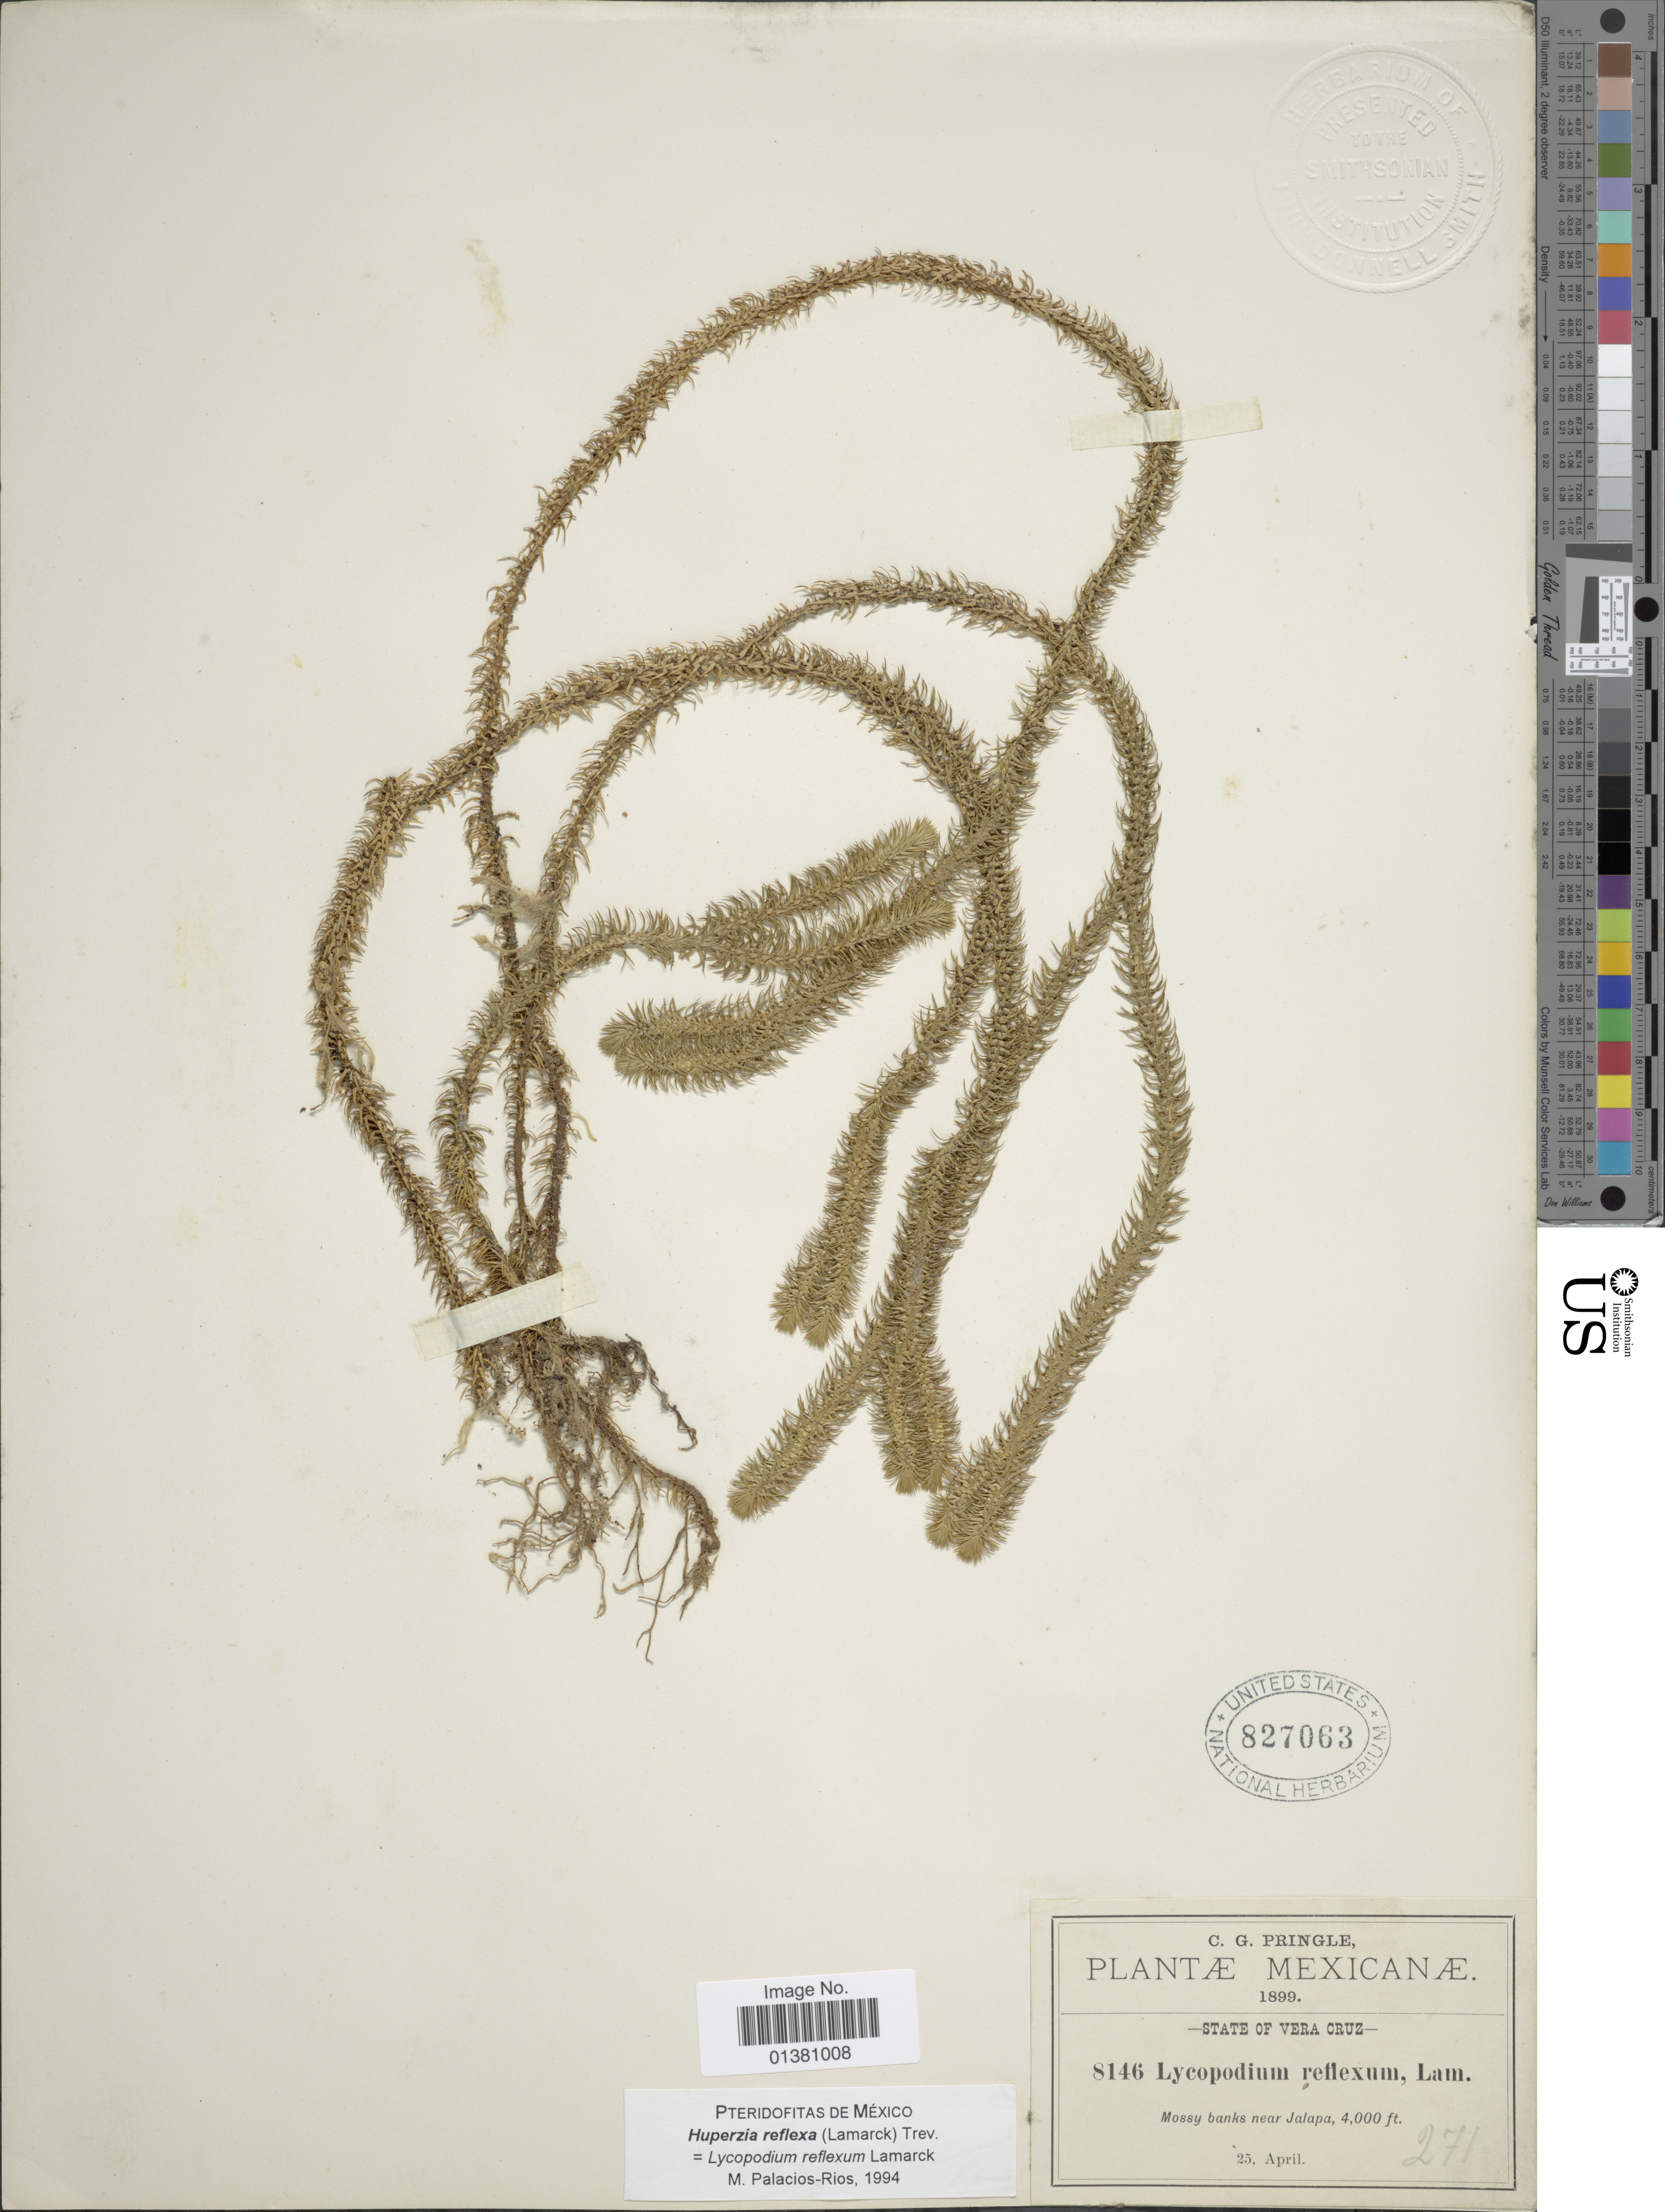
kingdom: Plantae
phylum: Tracheophyta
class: Lycopodiopsida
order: Lycopodiales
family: Lycopodiaceae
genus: Phlegmariurus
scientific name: Phlegmariurus reflexus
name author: (Lam.) B. Øllg.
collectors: C. G. Pringle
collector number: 8146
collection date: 1899-04-25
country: Mexico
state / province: Veracruz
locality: Stae of Vera Cruz, Mossy banks near Jalapa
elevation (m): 1219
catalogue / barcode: US 827063